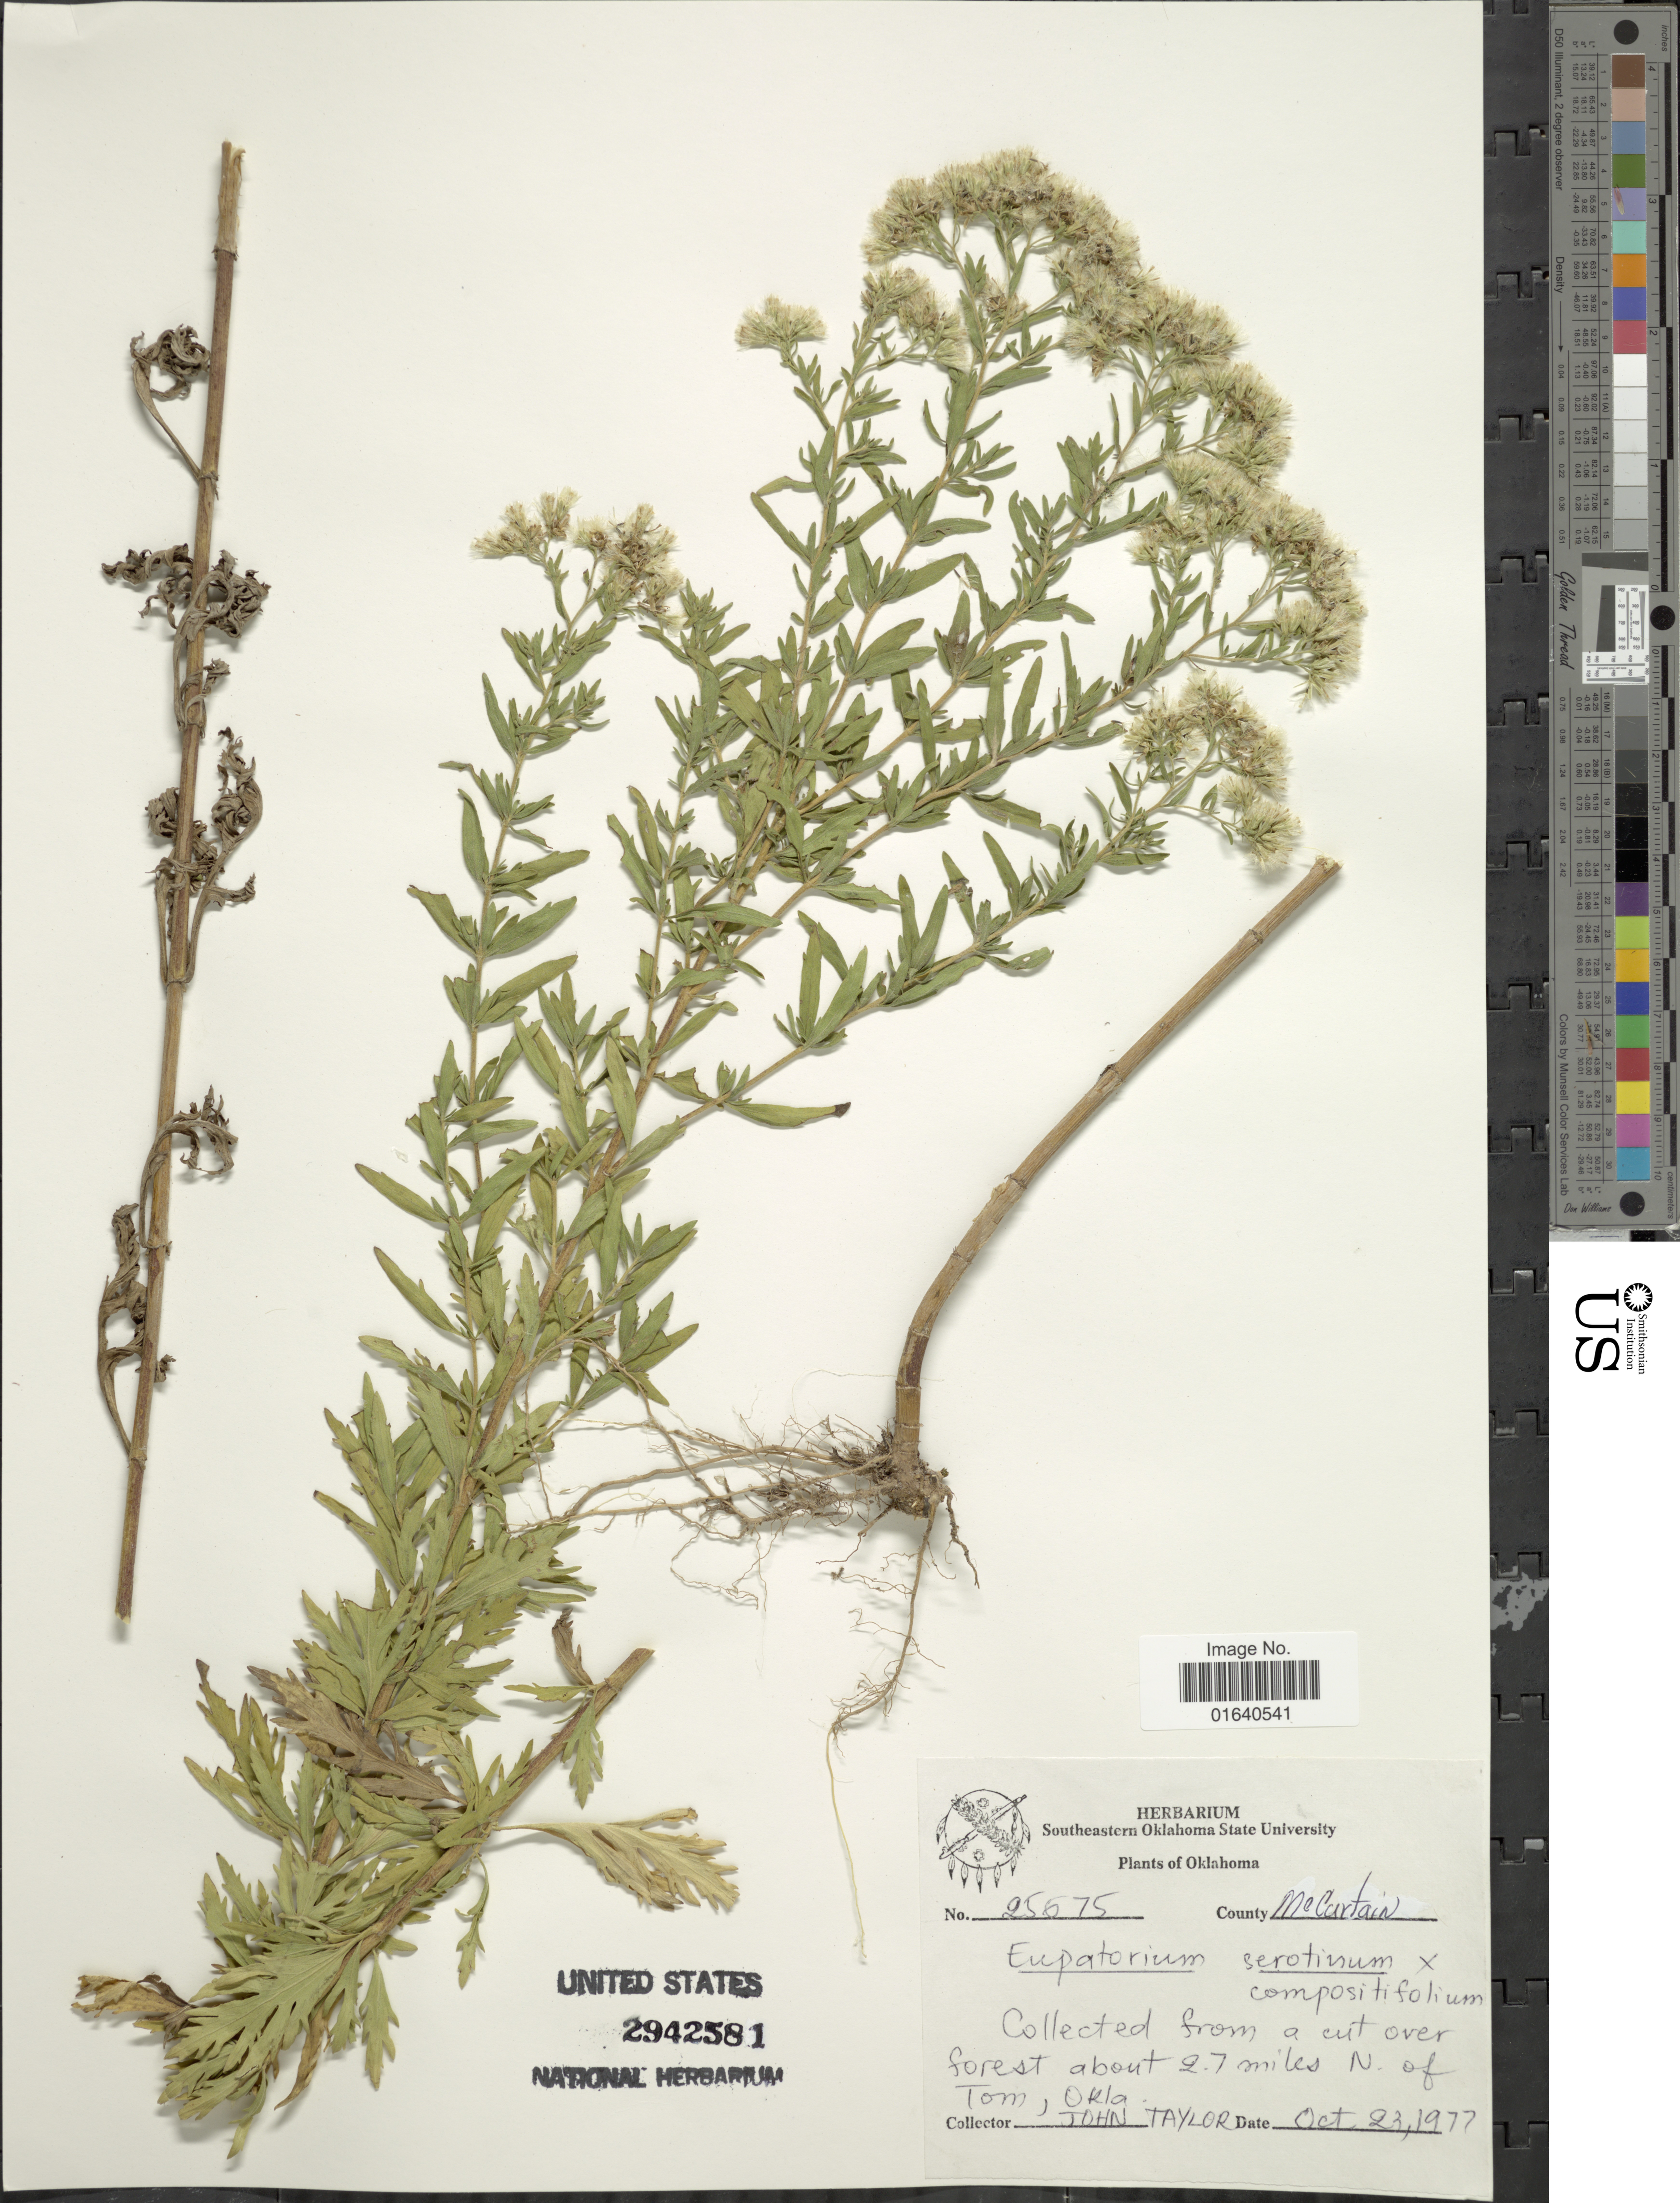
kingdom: Plantae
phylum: Tracheophyta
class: Magnoliopsida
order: Asterales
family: Asteraceae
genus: Eupatorium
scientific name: Eupatorium serotinum x E. compositifolium (Lam.) Small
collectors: J. Taylor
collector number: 25575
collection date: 1977-10-23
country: United States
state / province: Oklahoma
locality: County Mc Cartain, Collected from a cut over forest about 2.7 miles N of Tom, Okla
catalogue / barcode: US 2942581